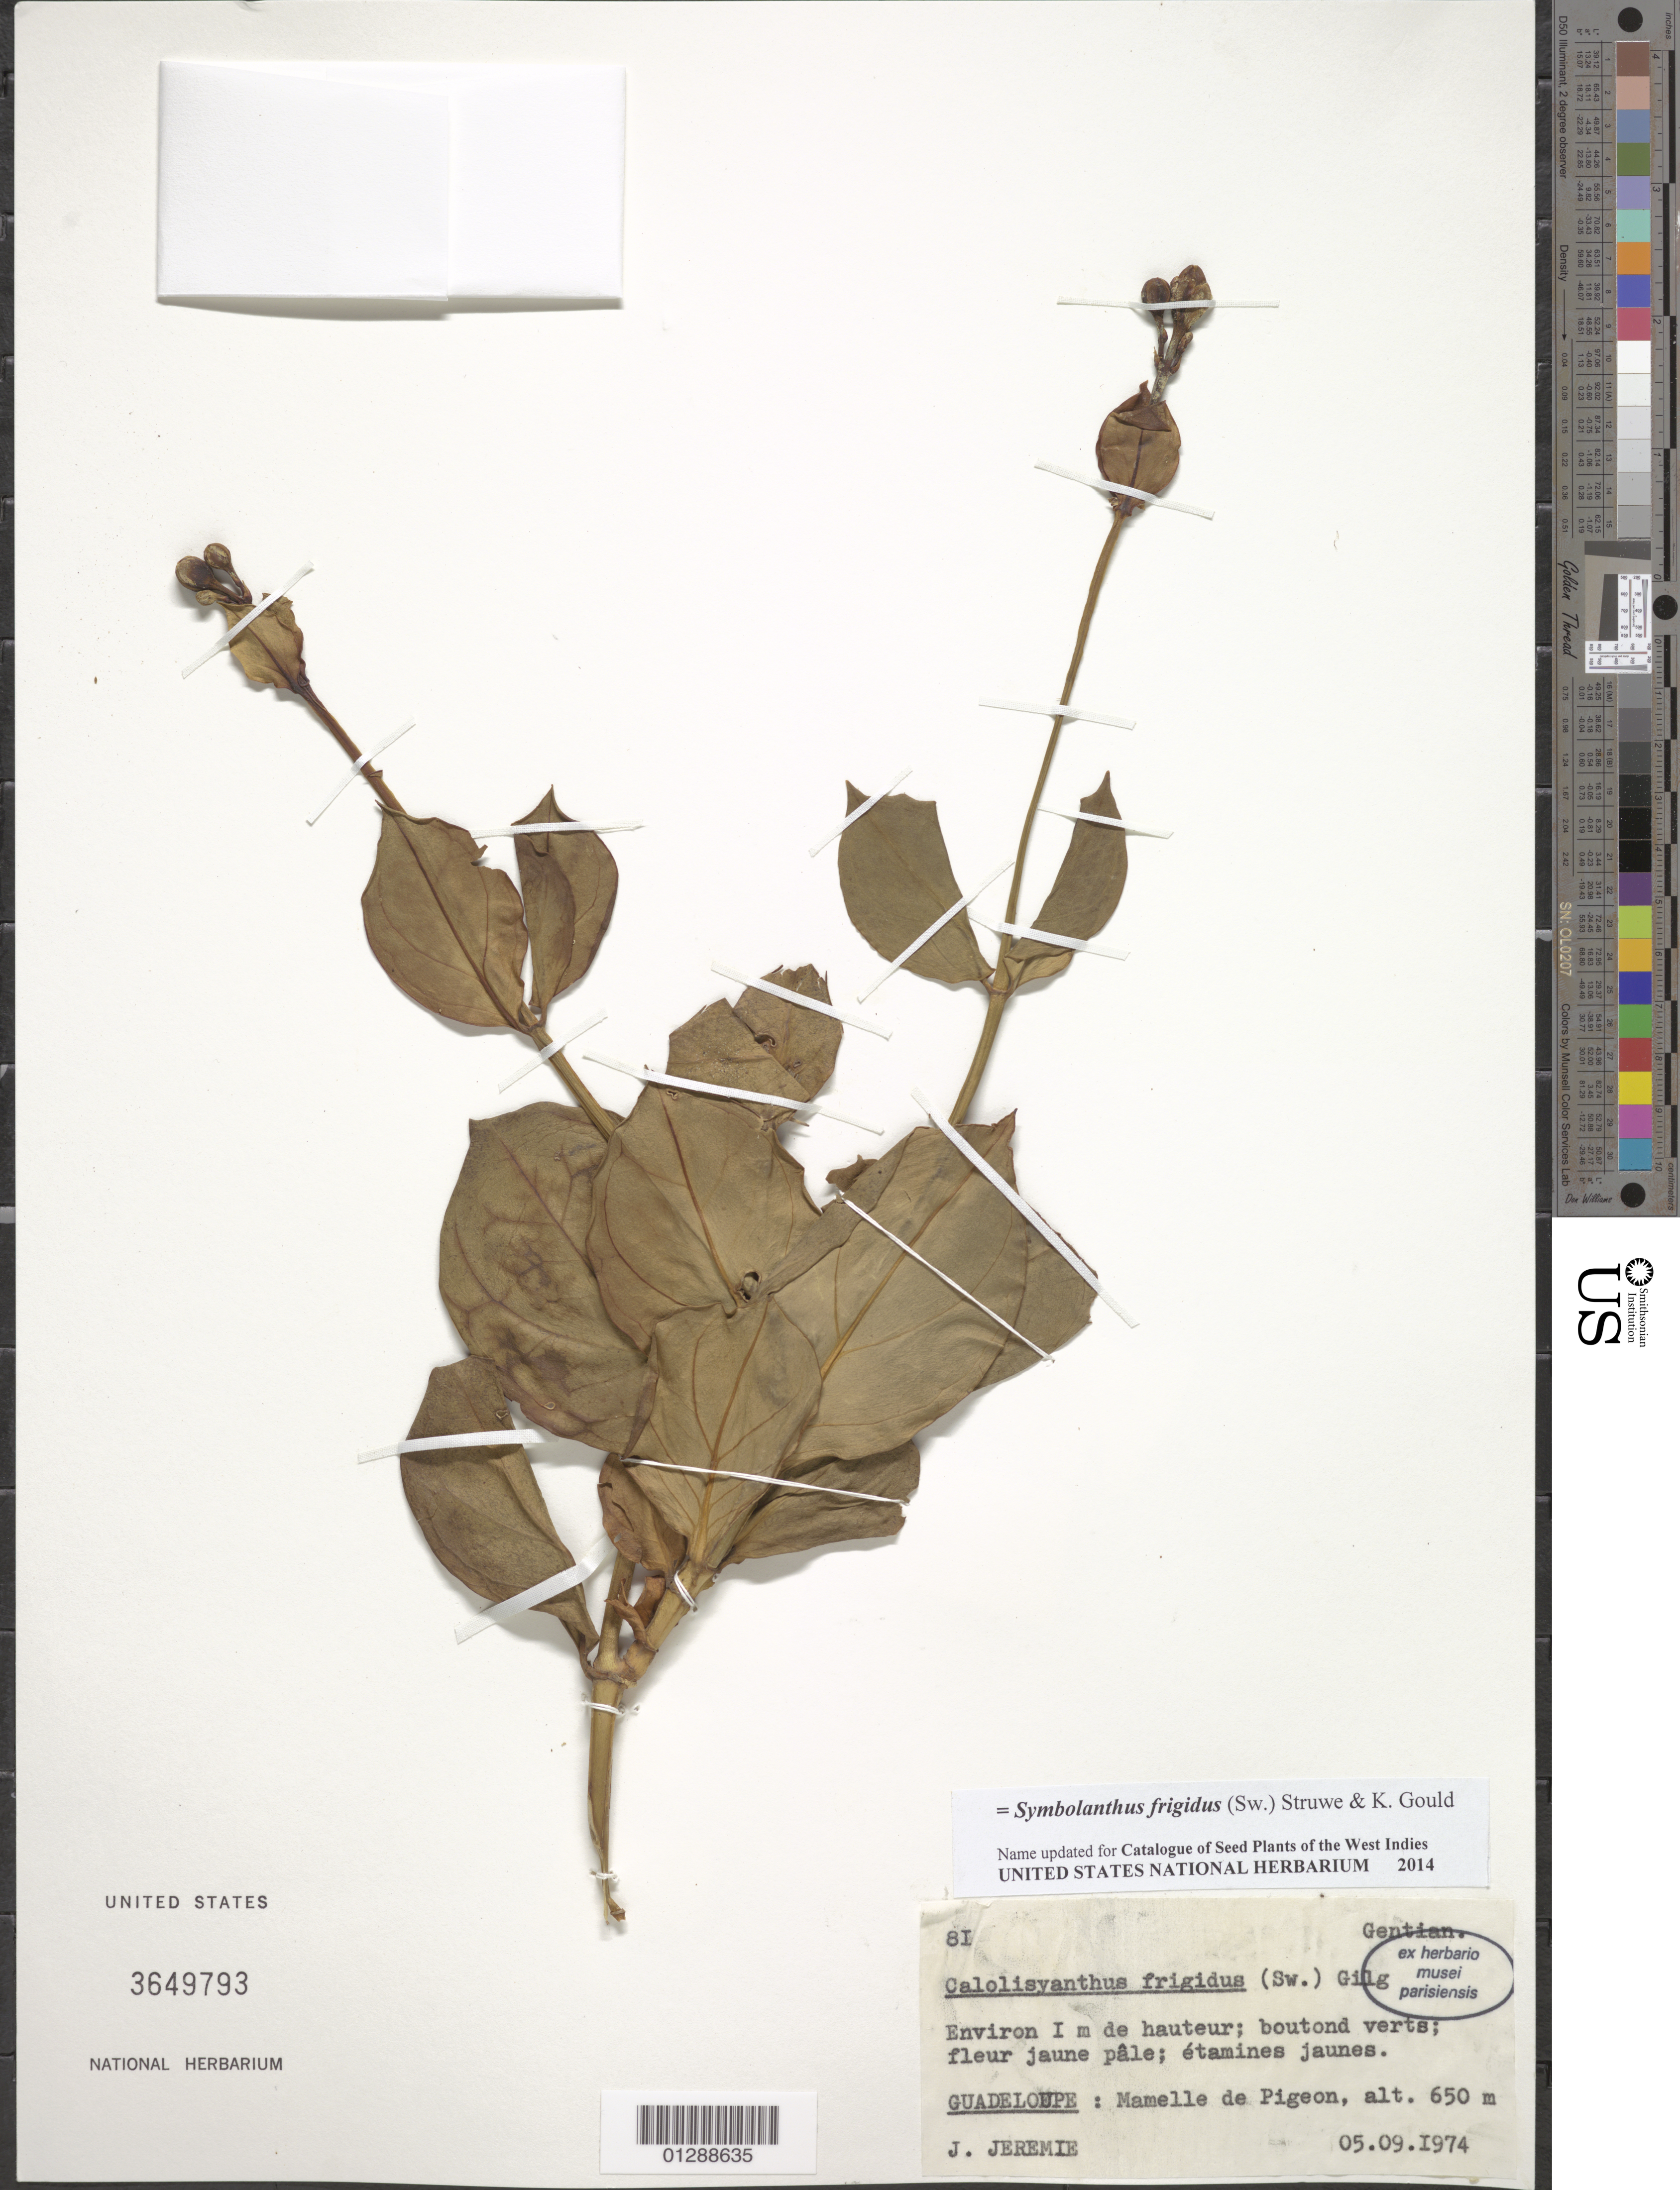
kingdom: Plantae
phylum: Tracheophyta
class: Magnoliopsida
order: Gentianales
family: Gentianaceae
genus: Symbolanthus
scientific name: Symbolanthus frigidus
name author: (Sw.) Struwe & K. R. Gould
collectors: J. Jérémie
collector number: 81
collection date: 1974-09-05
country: Guadeloupe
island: Basse-Terre I.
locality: Mamelle de Pigeon.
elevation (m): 650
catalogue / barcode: US 3649793